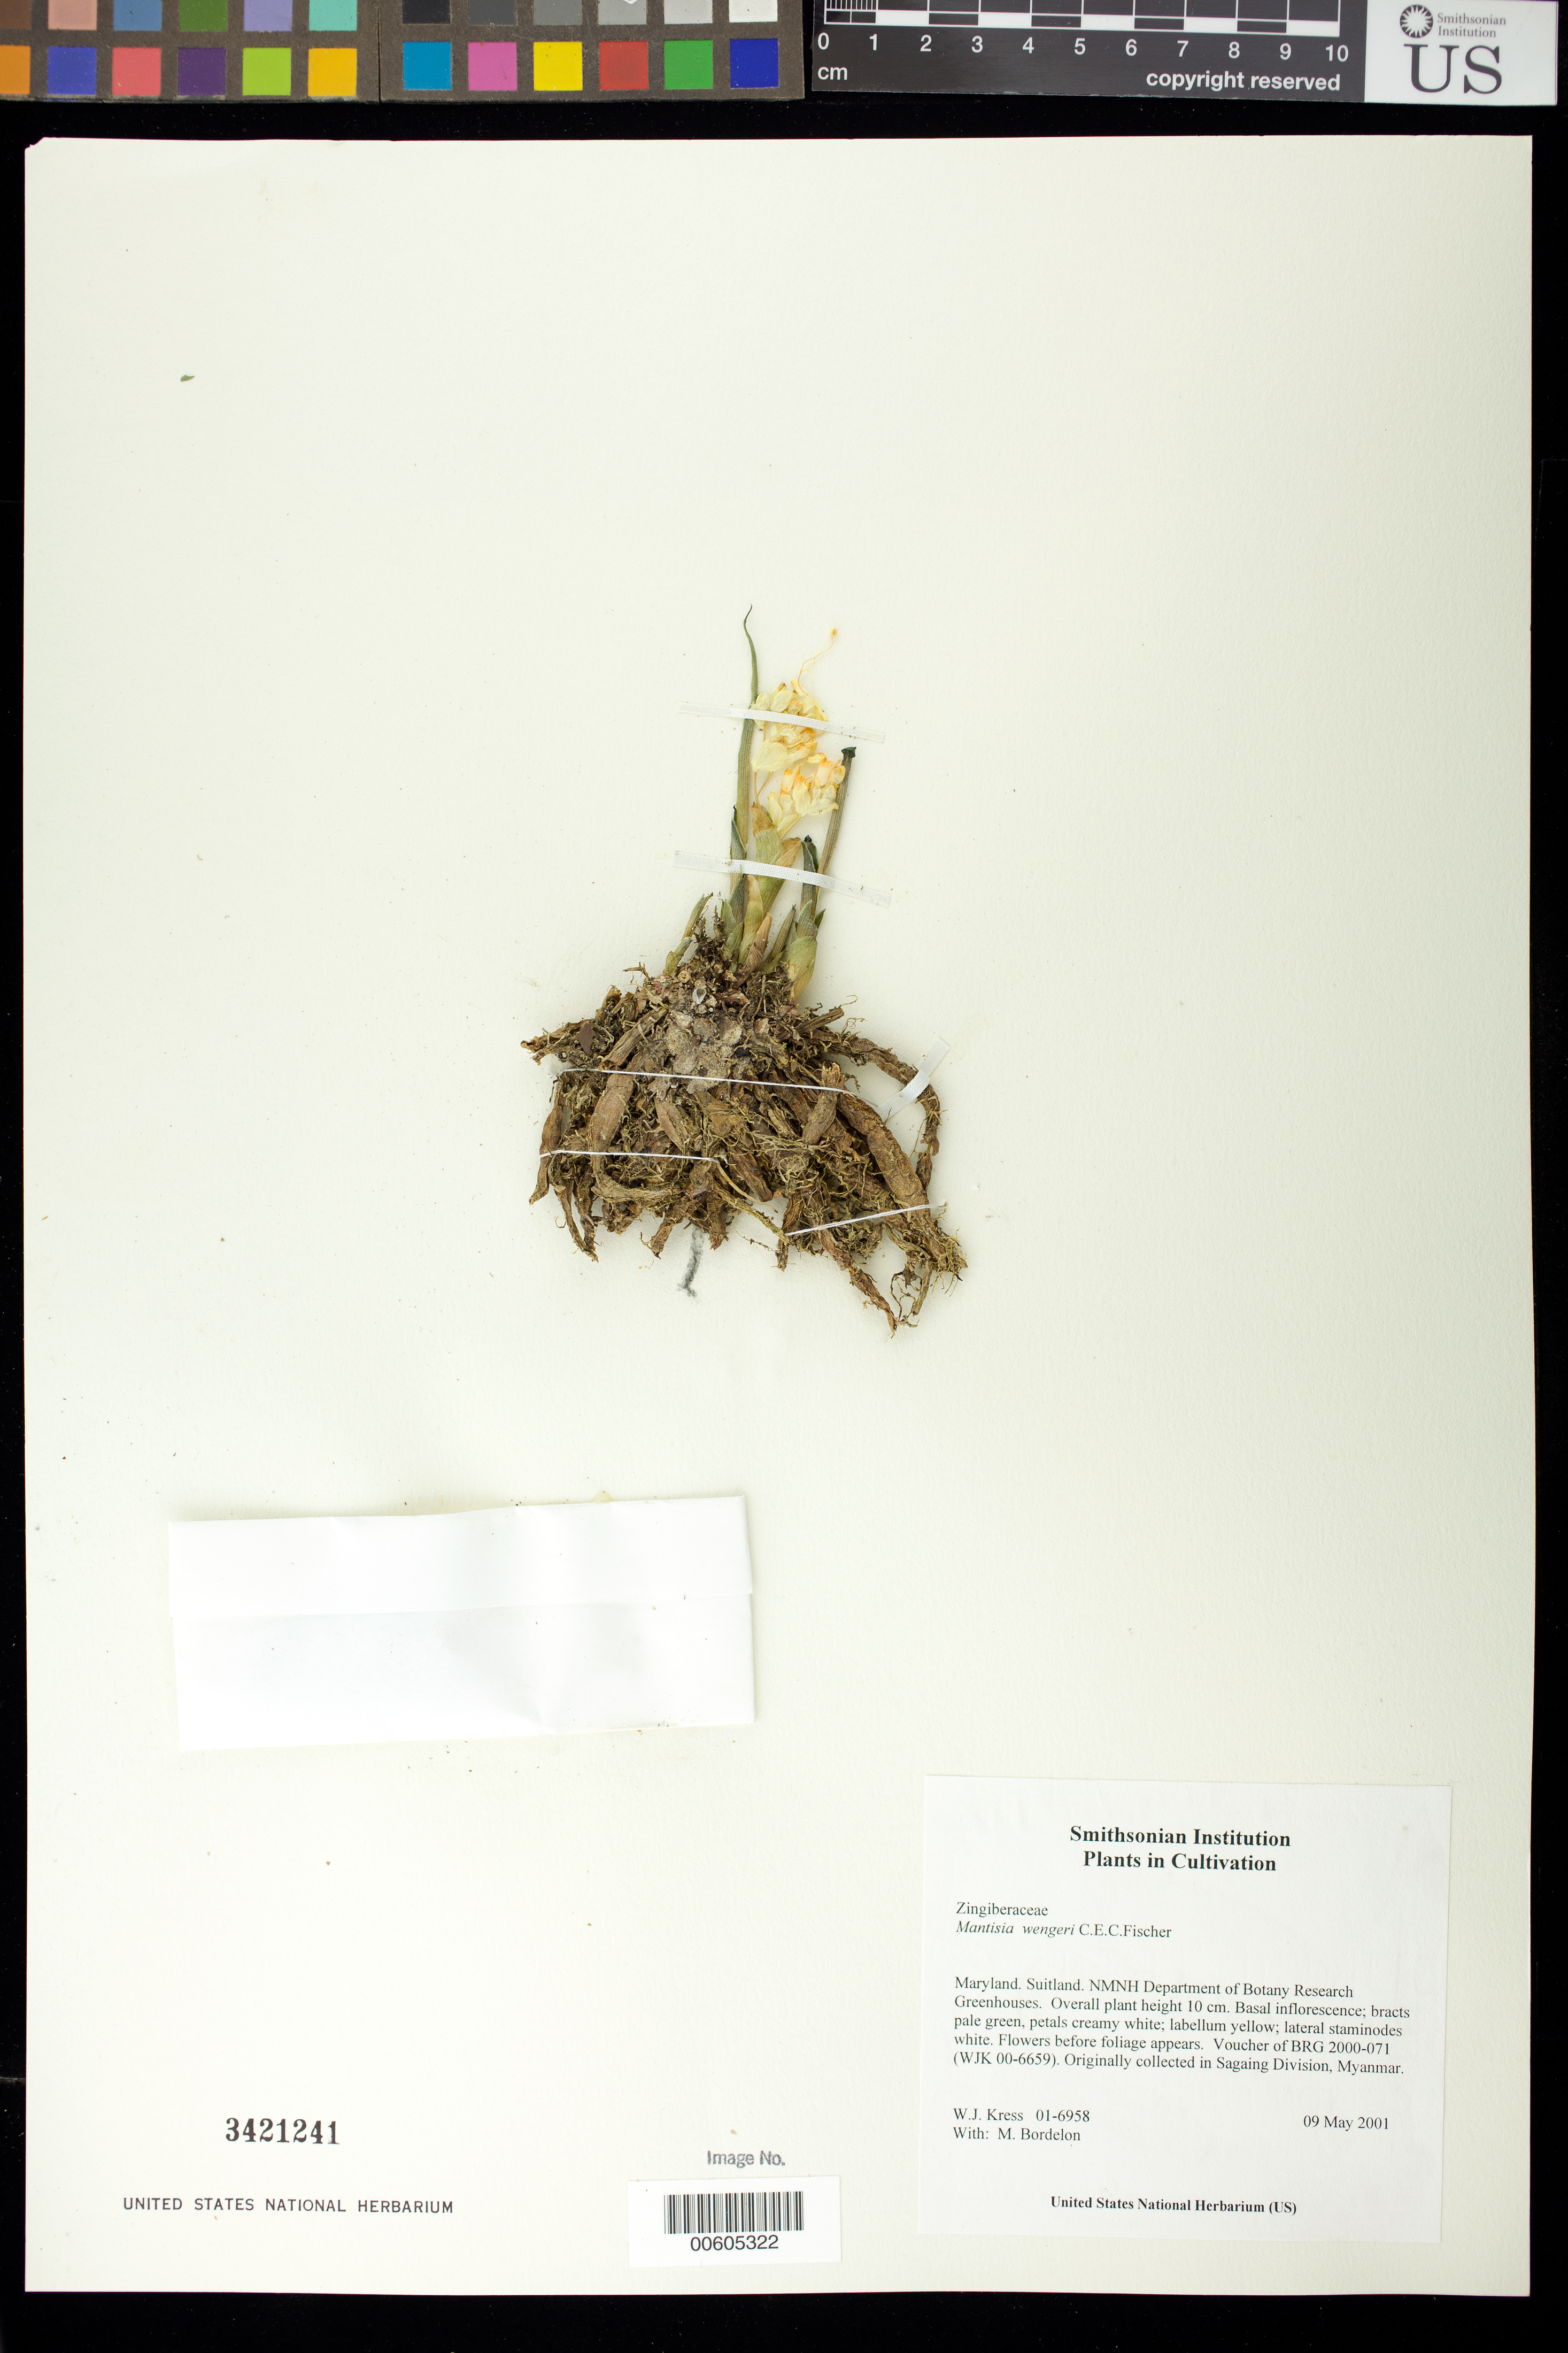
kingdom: Plantae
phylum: Tracheophyta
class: Liliopsida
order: Zingiberales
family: Zingiberaceae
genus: Globba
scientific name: Globba wengeri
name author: (C.E.C. Fisch.) K.J. Williams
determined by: Strong, M. T., (US), Smithsonian Institution - National Museum of Natural History (UNITED STATES)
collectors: W. J. Kress & M. Bordelon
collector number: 01-6958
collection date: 2001-05-09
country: United States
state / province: Maryland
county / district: Prince George's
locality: NMNH Botany Research Greenhouses. Suitland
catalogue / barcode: US 3421241